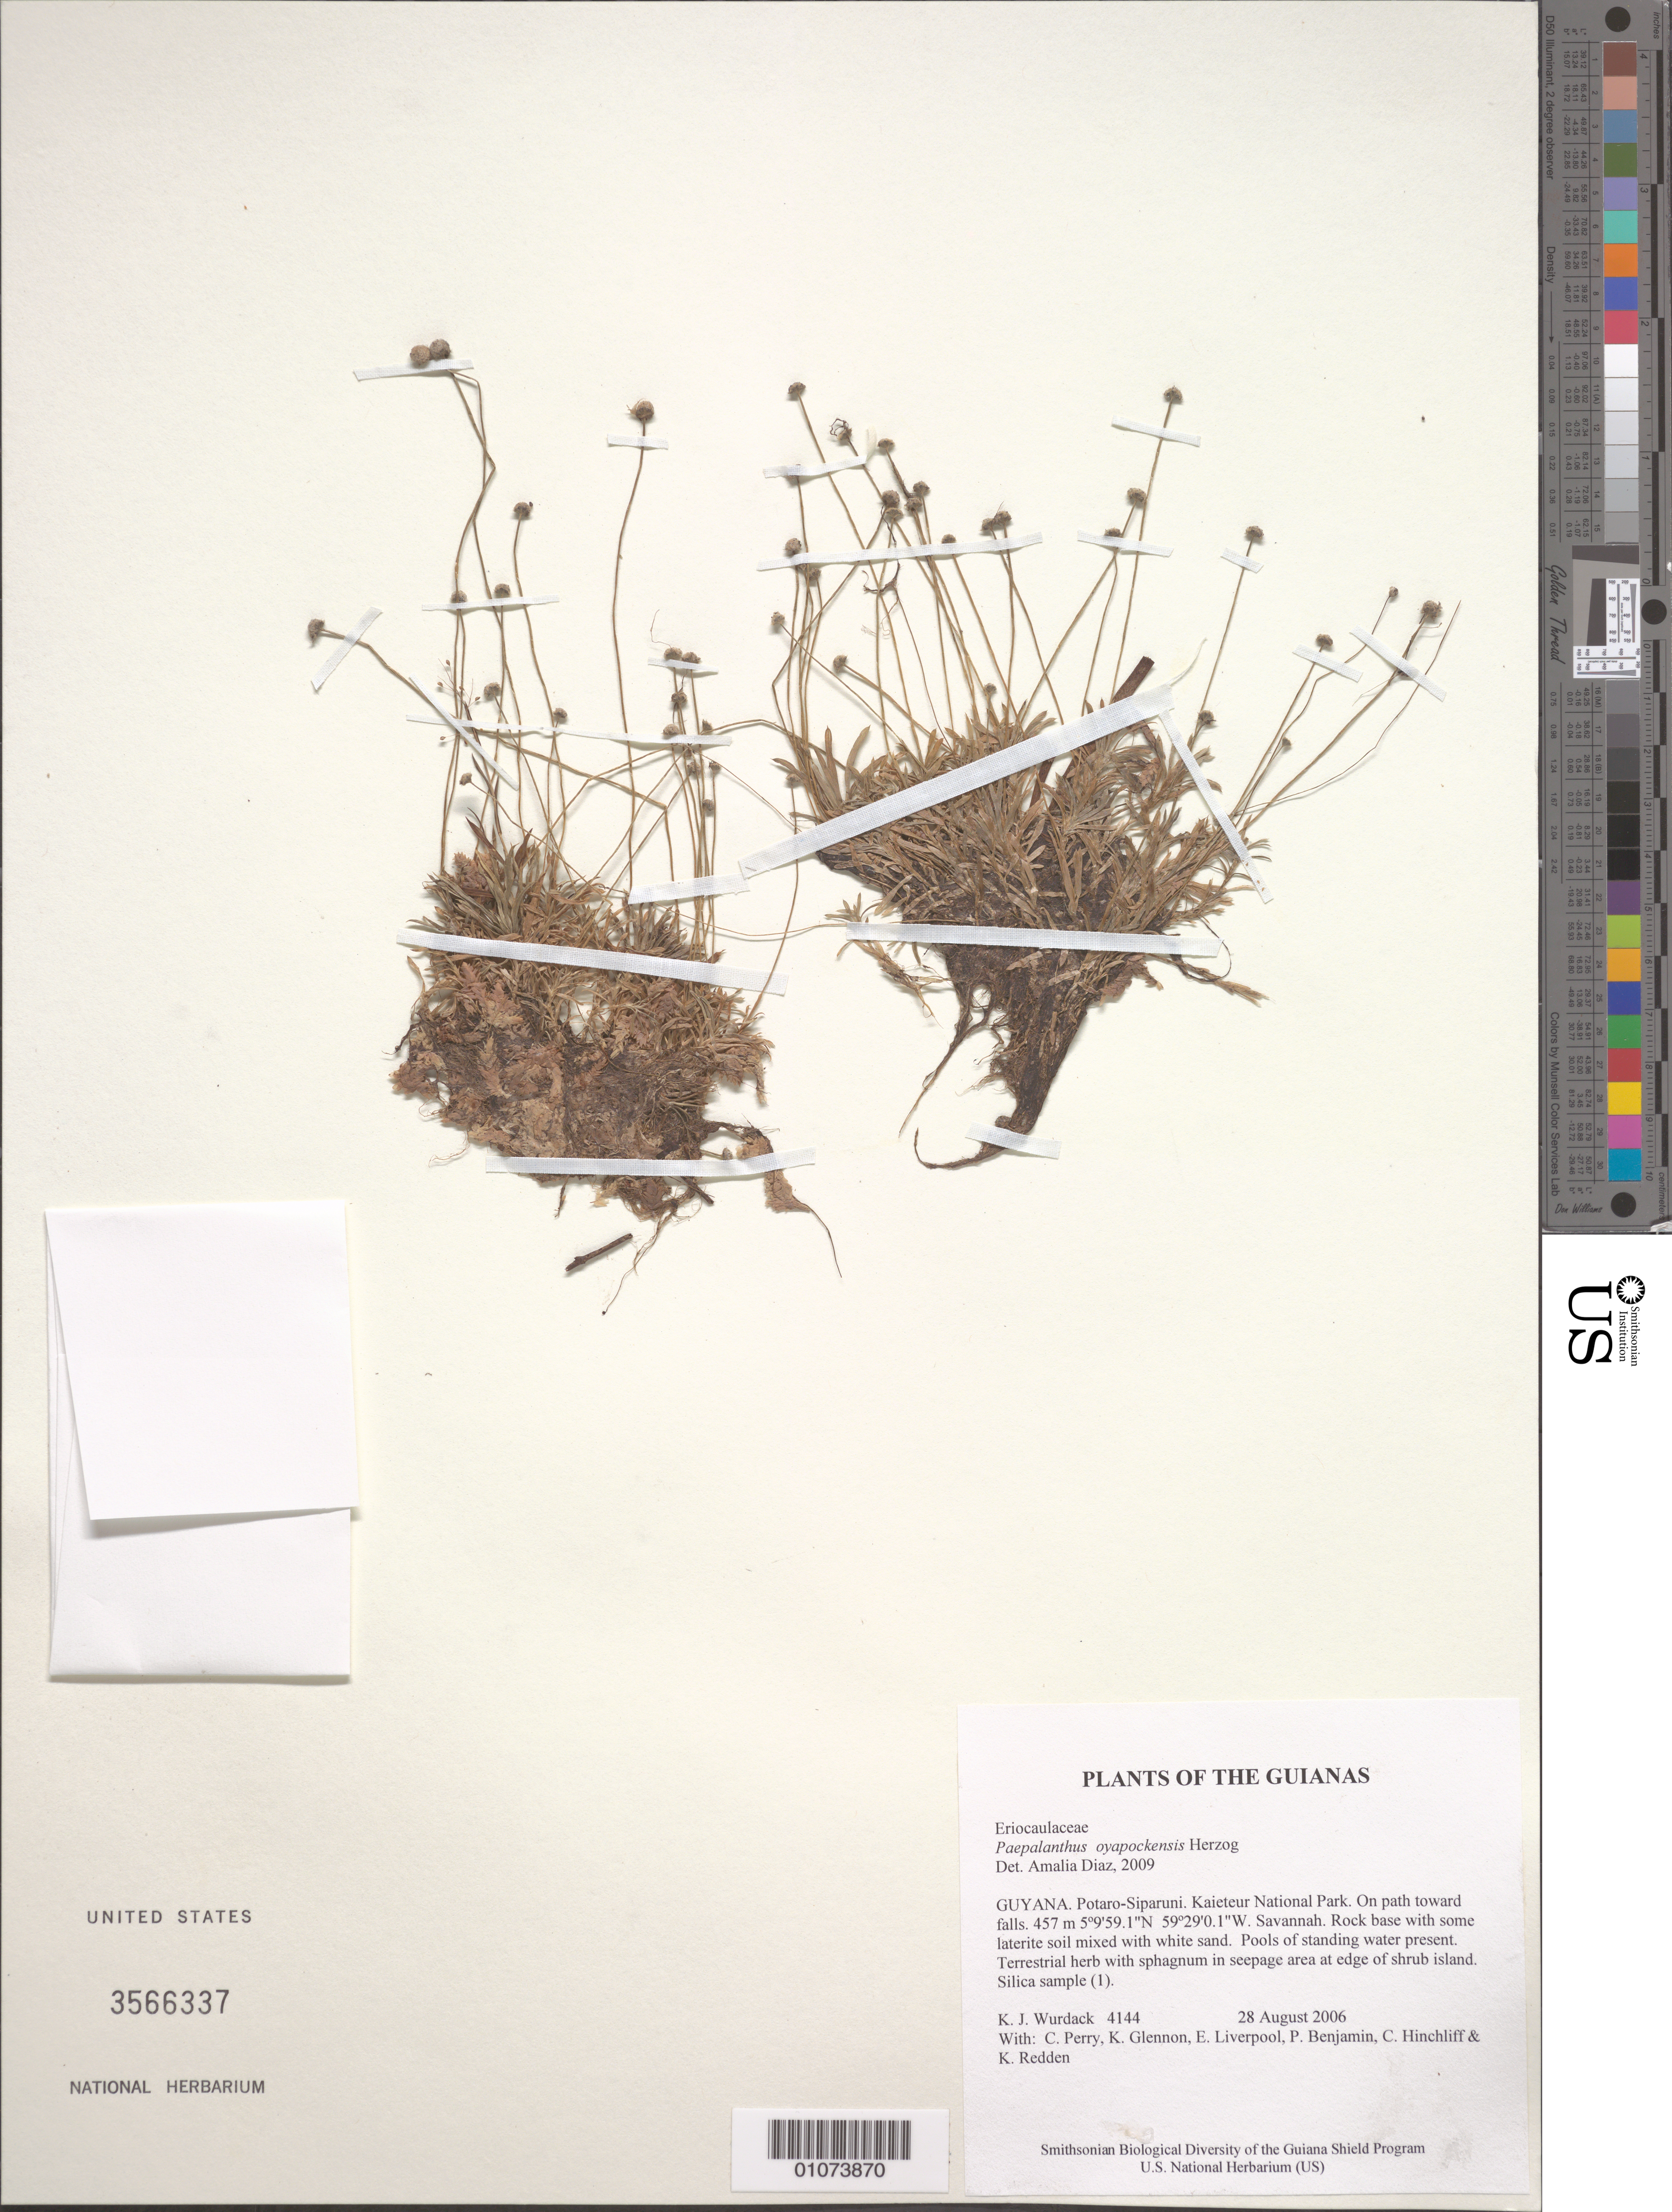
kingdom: Plantae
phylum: Tracheophyta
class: Liliopsida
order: Poales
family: Eriocaulaceae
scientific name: Giuliettia oyapockensis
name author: (Herzog) Andrino & Sano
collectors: K. Wurdack, C. Perry, K. Glennon, E. Liverpool, P. Benjamin, C. E. Hinchliff & K. M. Redden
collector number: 4144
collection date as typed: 28 August 2006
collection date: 2006-08-28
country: Guyana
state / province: Potaro-Siparuni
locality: Kaieteur National Park. On path toward falls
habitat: Savanna. Rock base with some laterite soil mixed with white sand. Pools of standing water present.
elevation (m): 457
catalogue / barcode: US 3566337